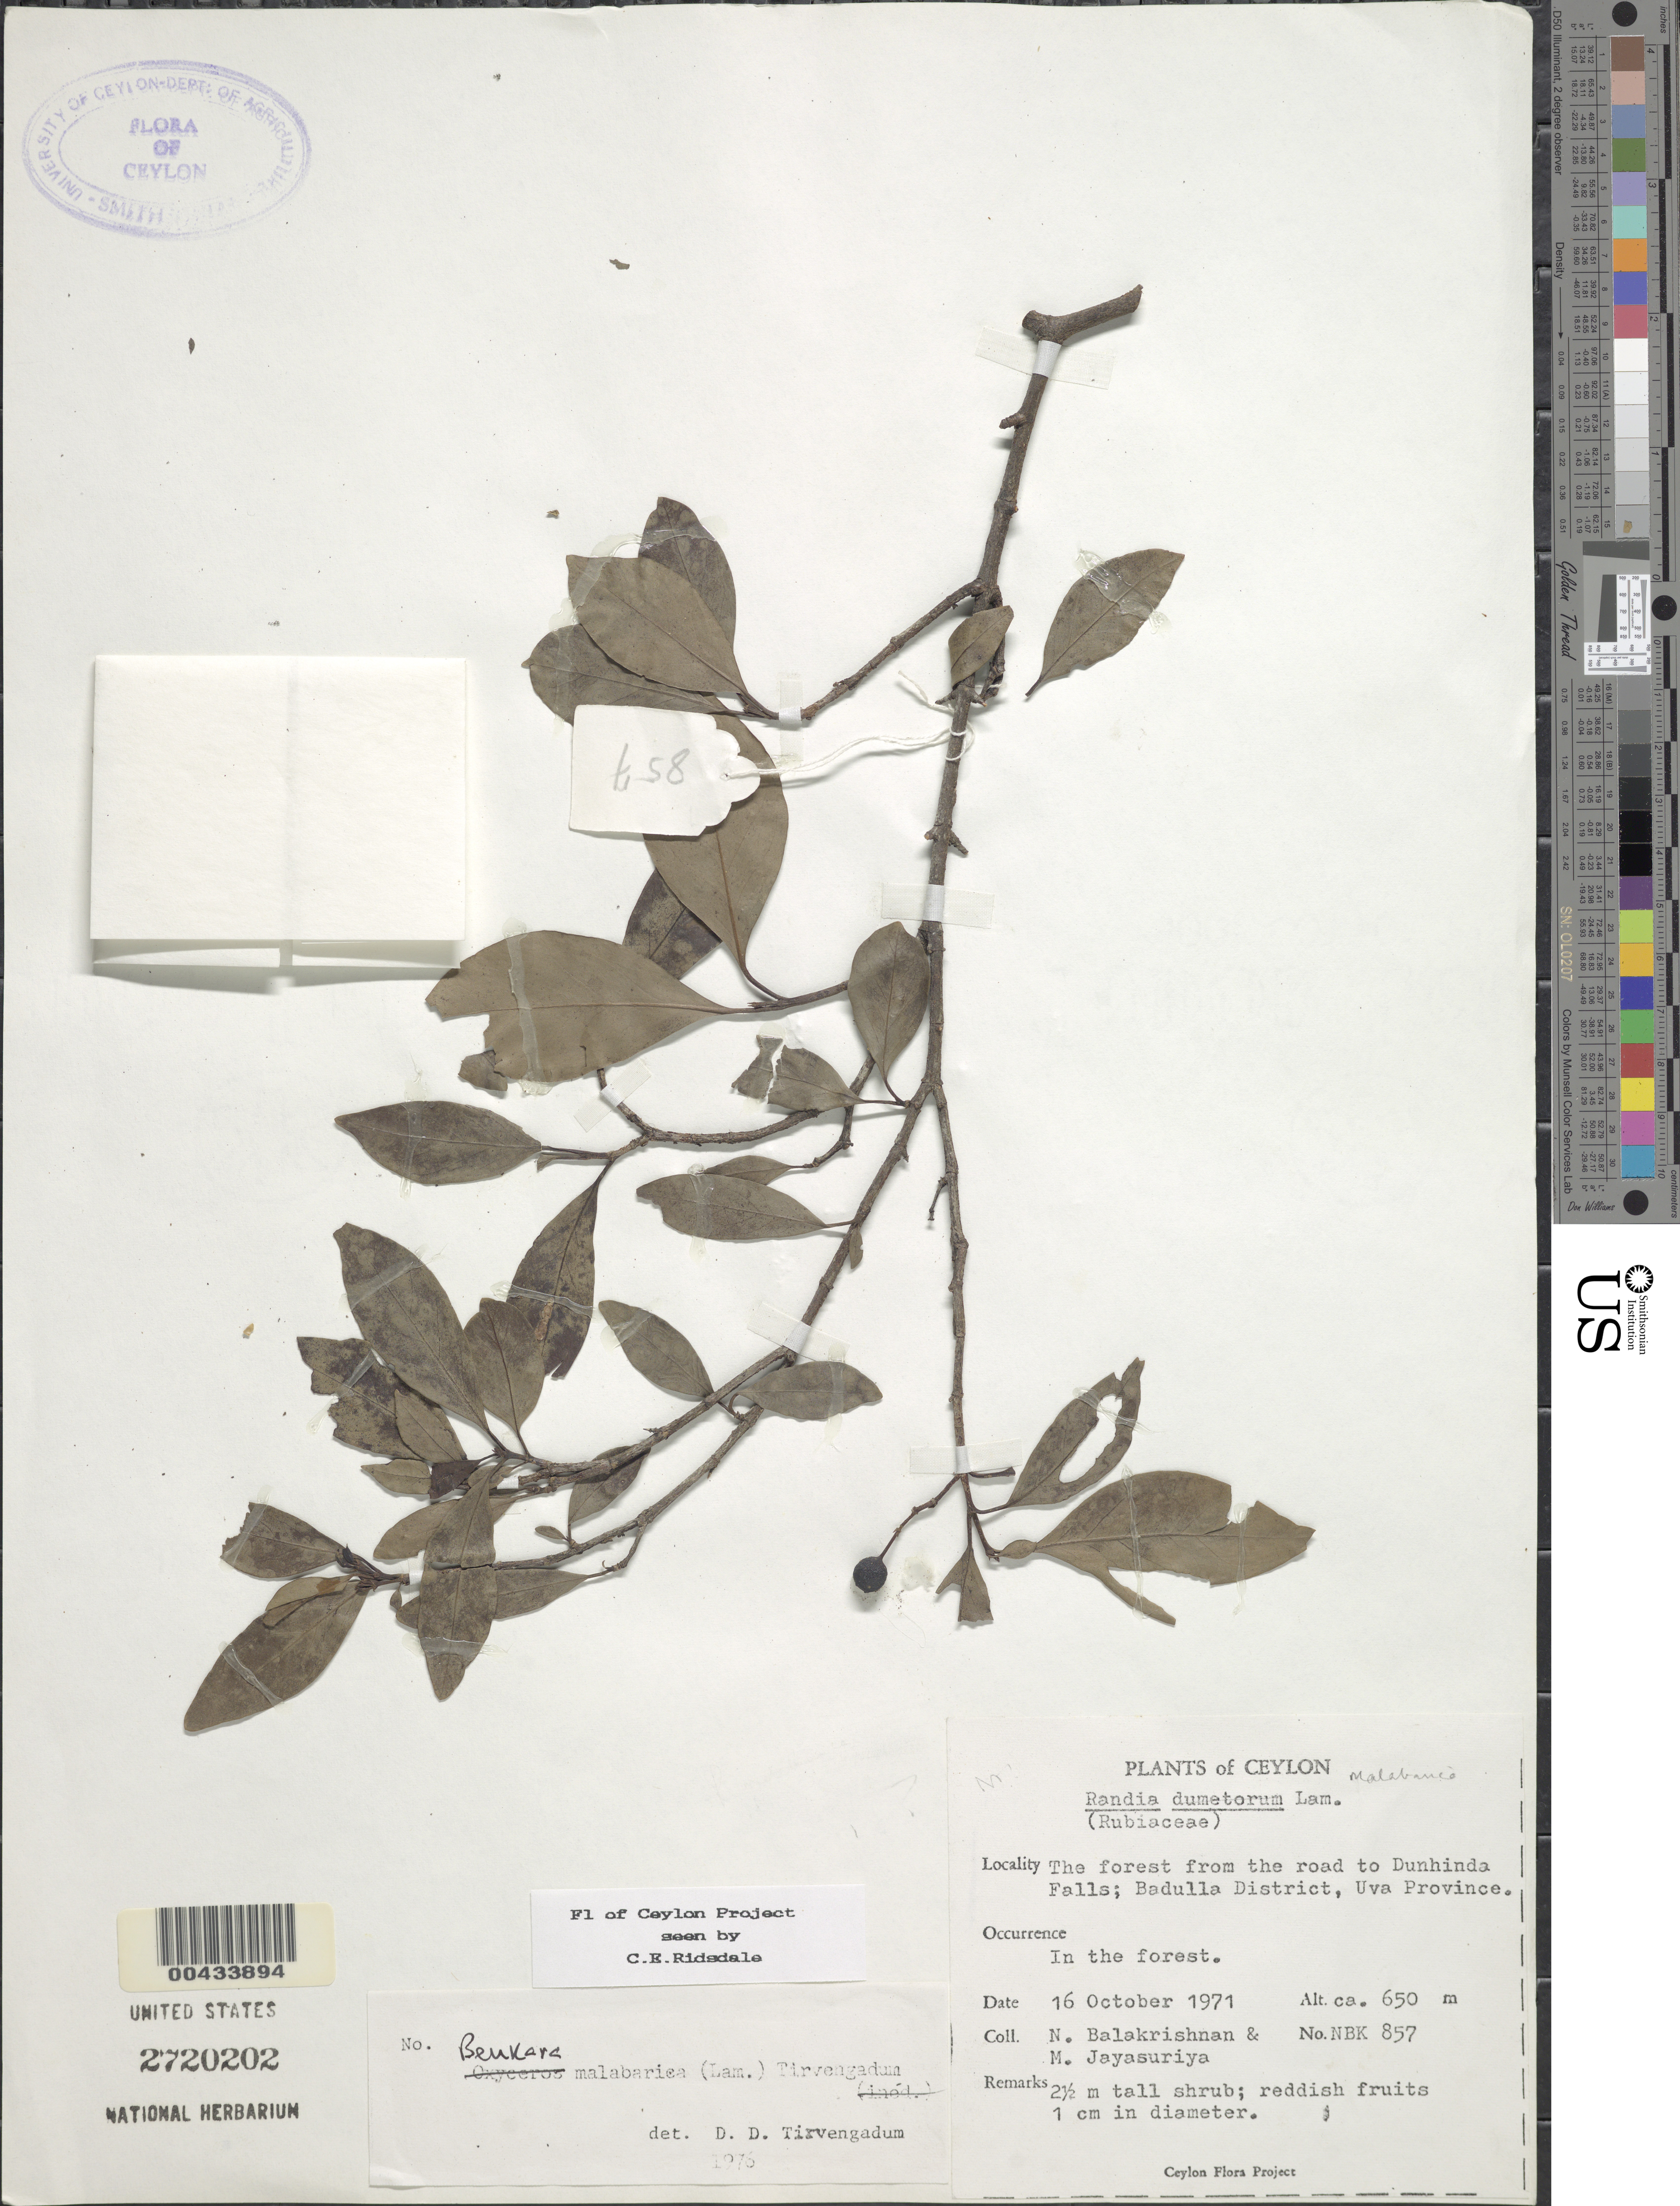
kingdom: Plantae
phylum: Tracheophyta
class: Magnoliopsida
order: Gentianales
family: Rubiaceae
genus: Benkara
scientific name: Benkara malabarica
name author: (Lam.) Tirveng.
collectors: N. Balakrishnan & A. H. Jayasuriya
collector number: NBK 857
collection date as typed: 16 Oct 1971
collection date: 1971-10-16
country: Sri Lanka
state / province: Uva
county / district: Badulla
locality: from the rd to Dunhinda Falls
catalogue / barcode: US 2720202